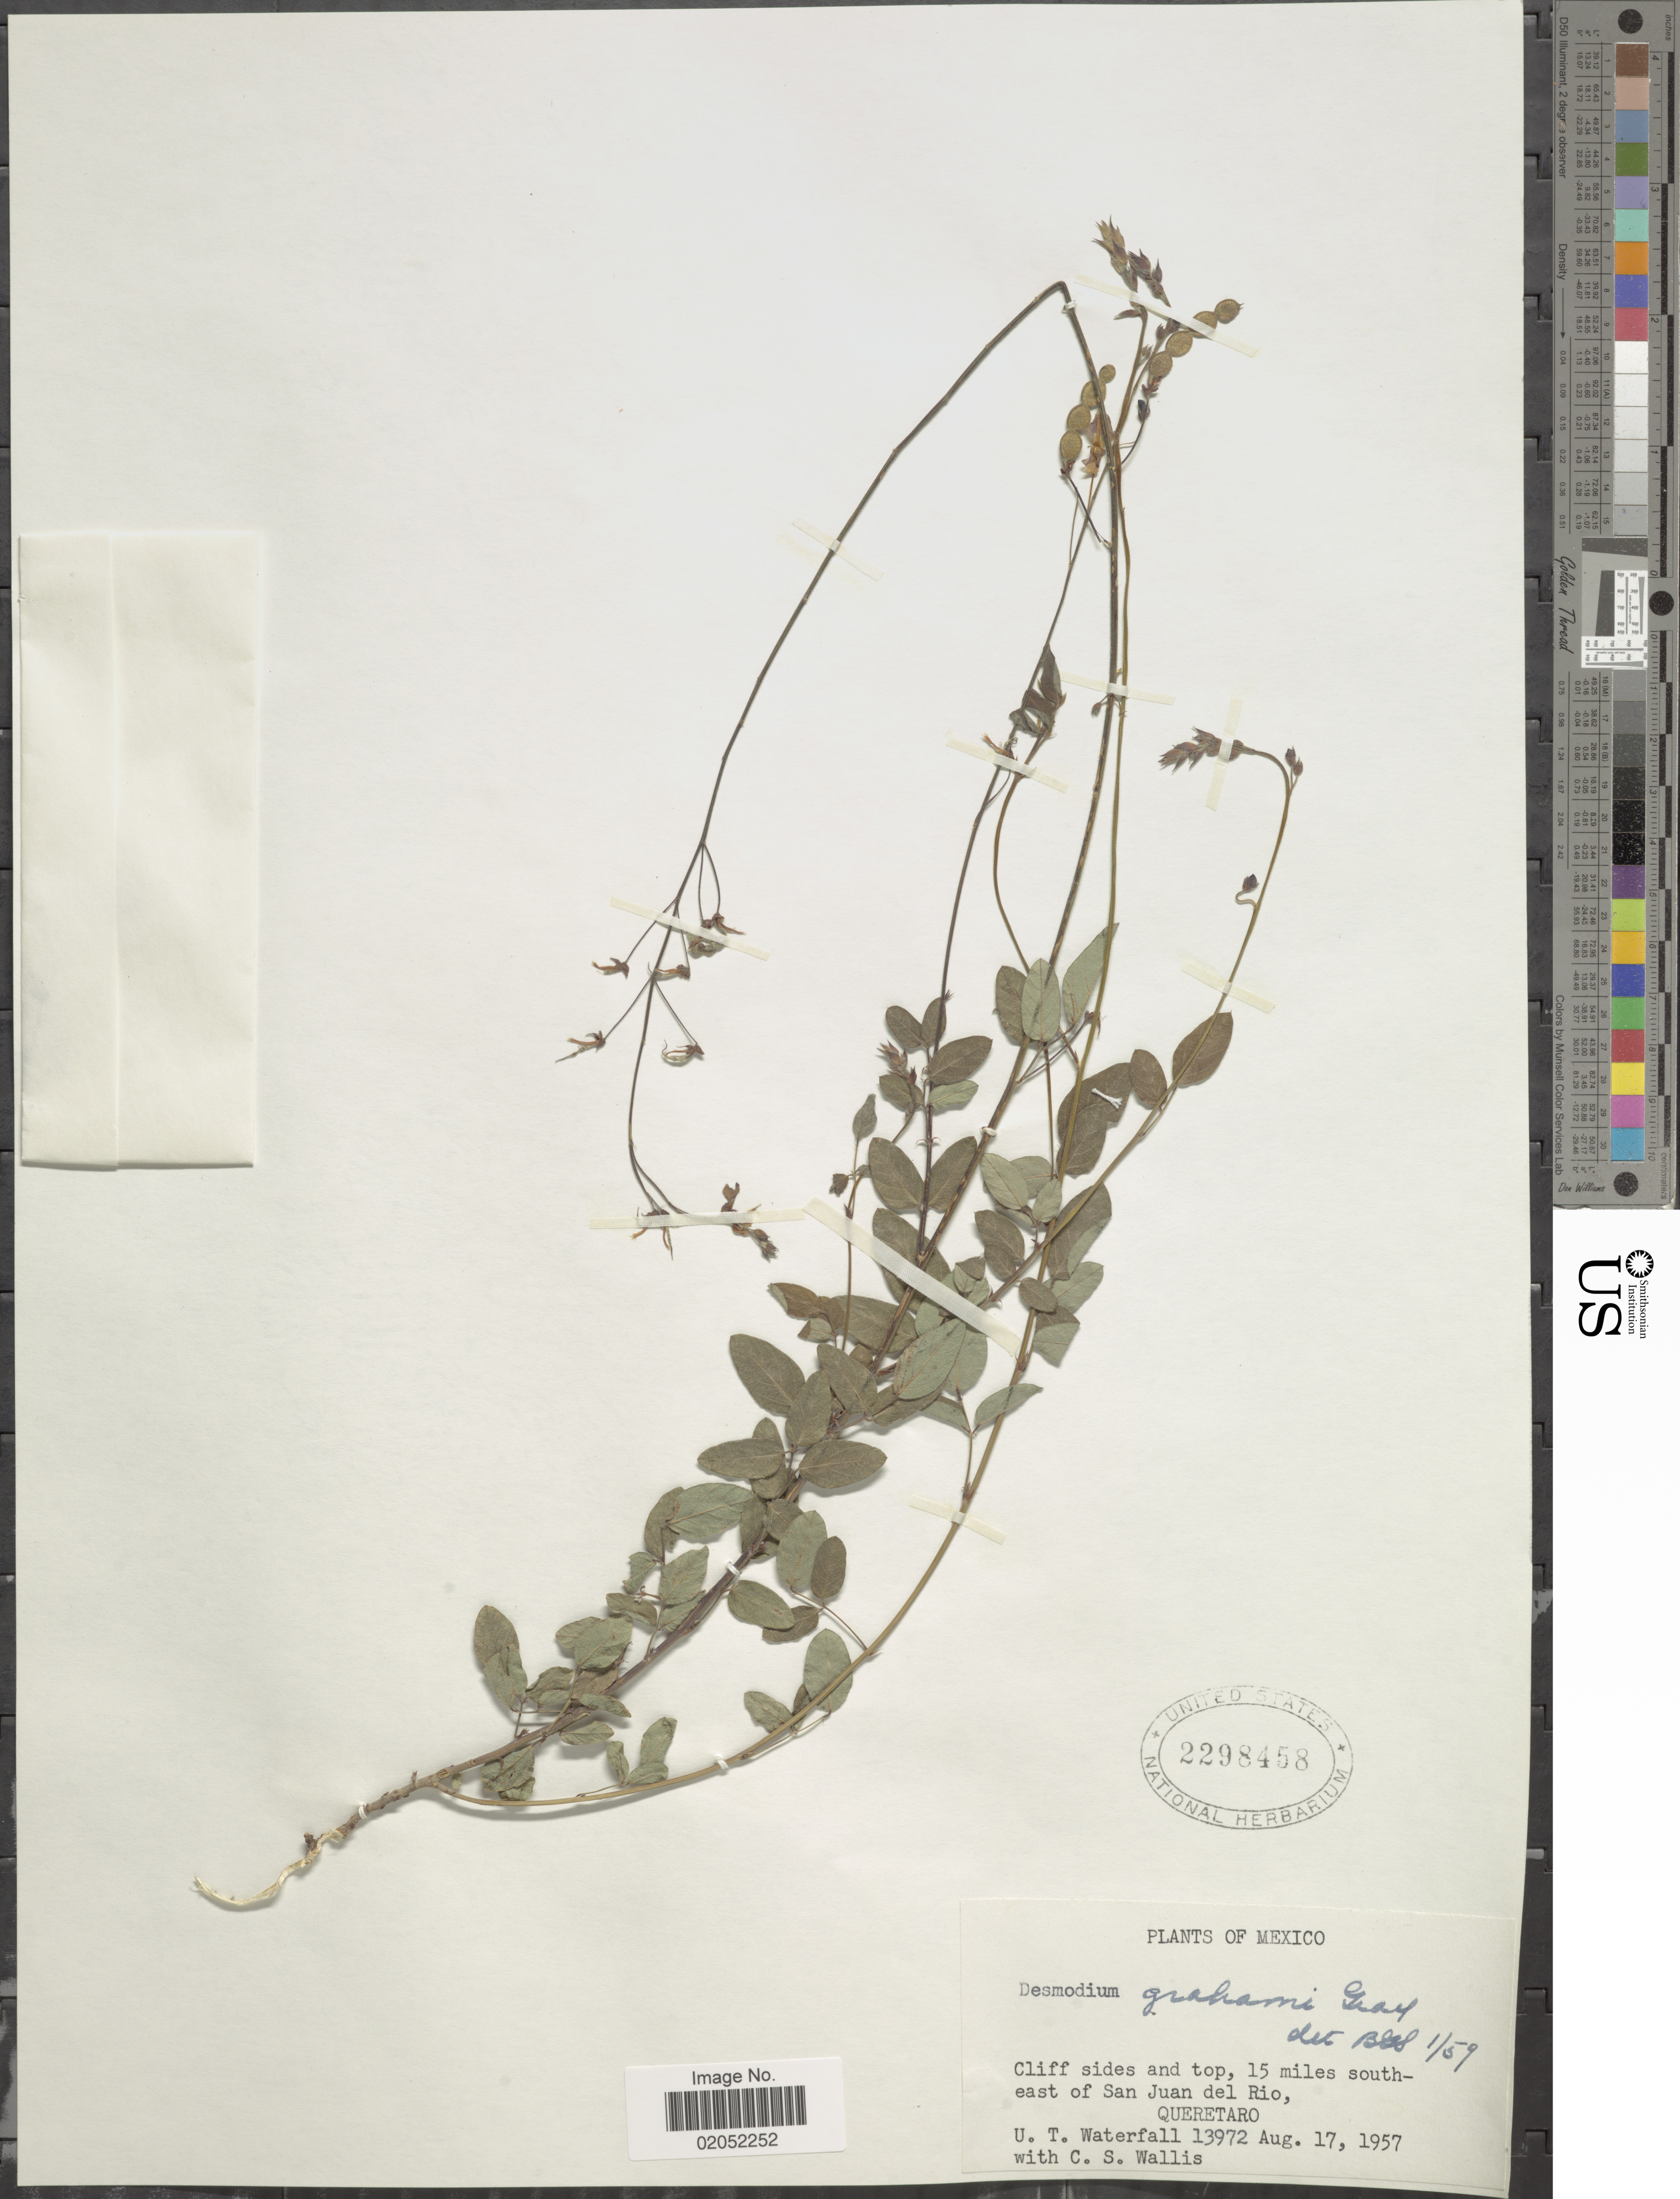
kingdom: Plantae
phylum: Tracheophyta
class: Magnoliopsida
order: Fabales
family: Fabaceae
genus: Desmodium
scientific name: Desmodium grahamii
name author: A. Gray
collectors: U. T. Waterfall & C. S. Wallis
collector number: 13972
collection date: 1957-08-17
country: Mexico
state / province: Querétaro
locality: Cliff sides and top, 15 miles south-east of San Juan del Rio Queretaro.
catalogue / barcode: US 2298458